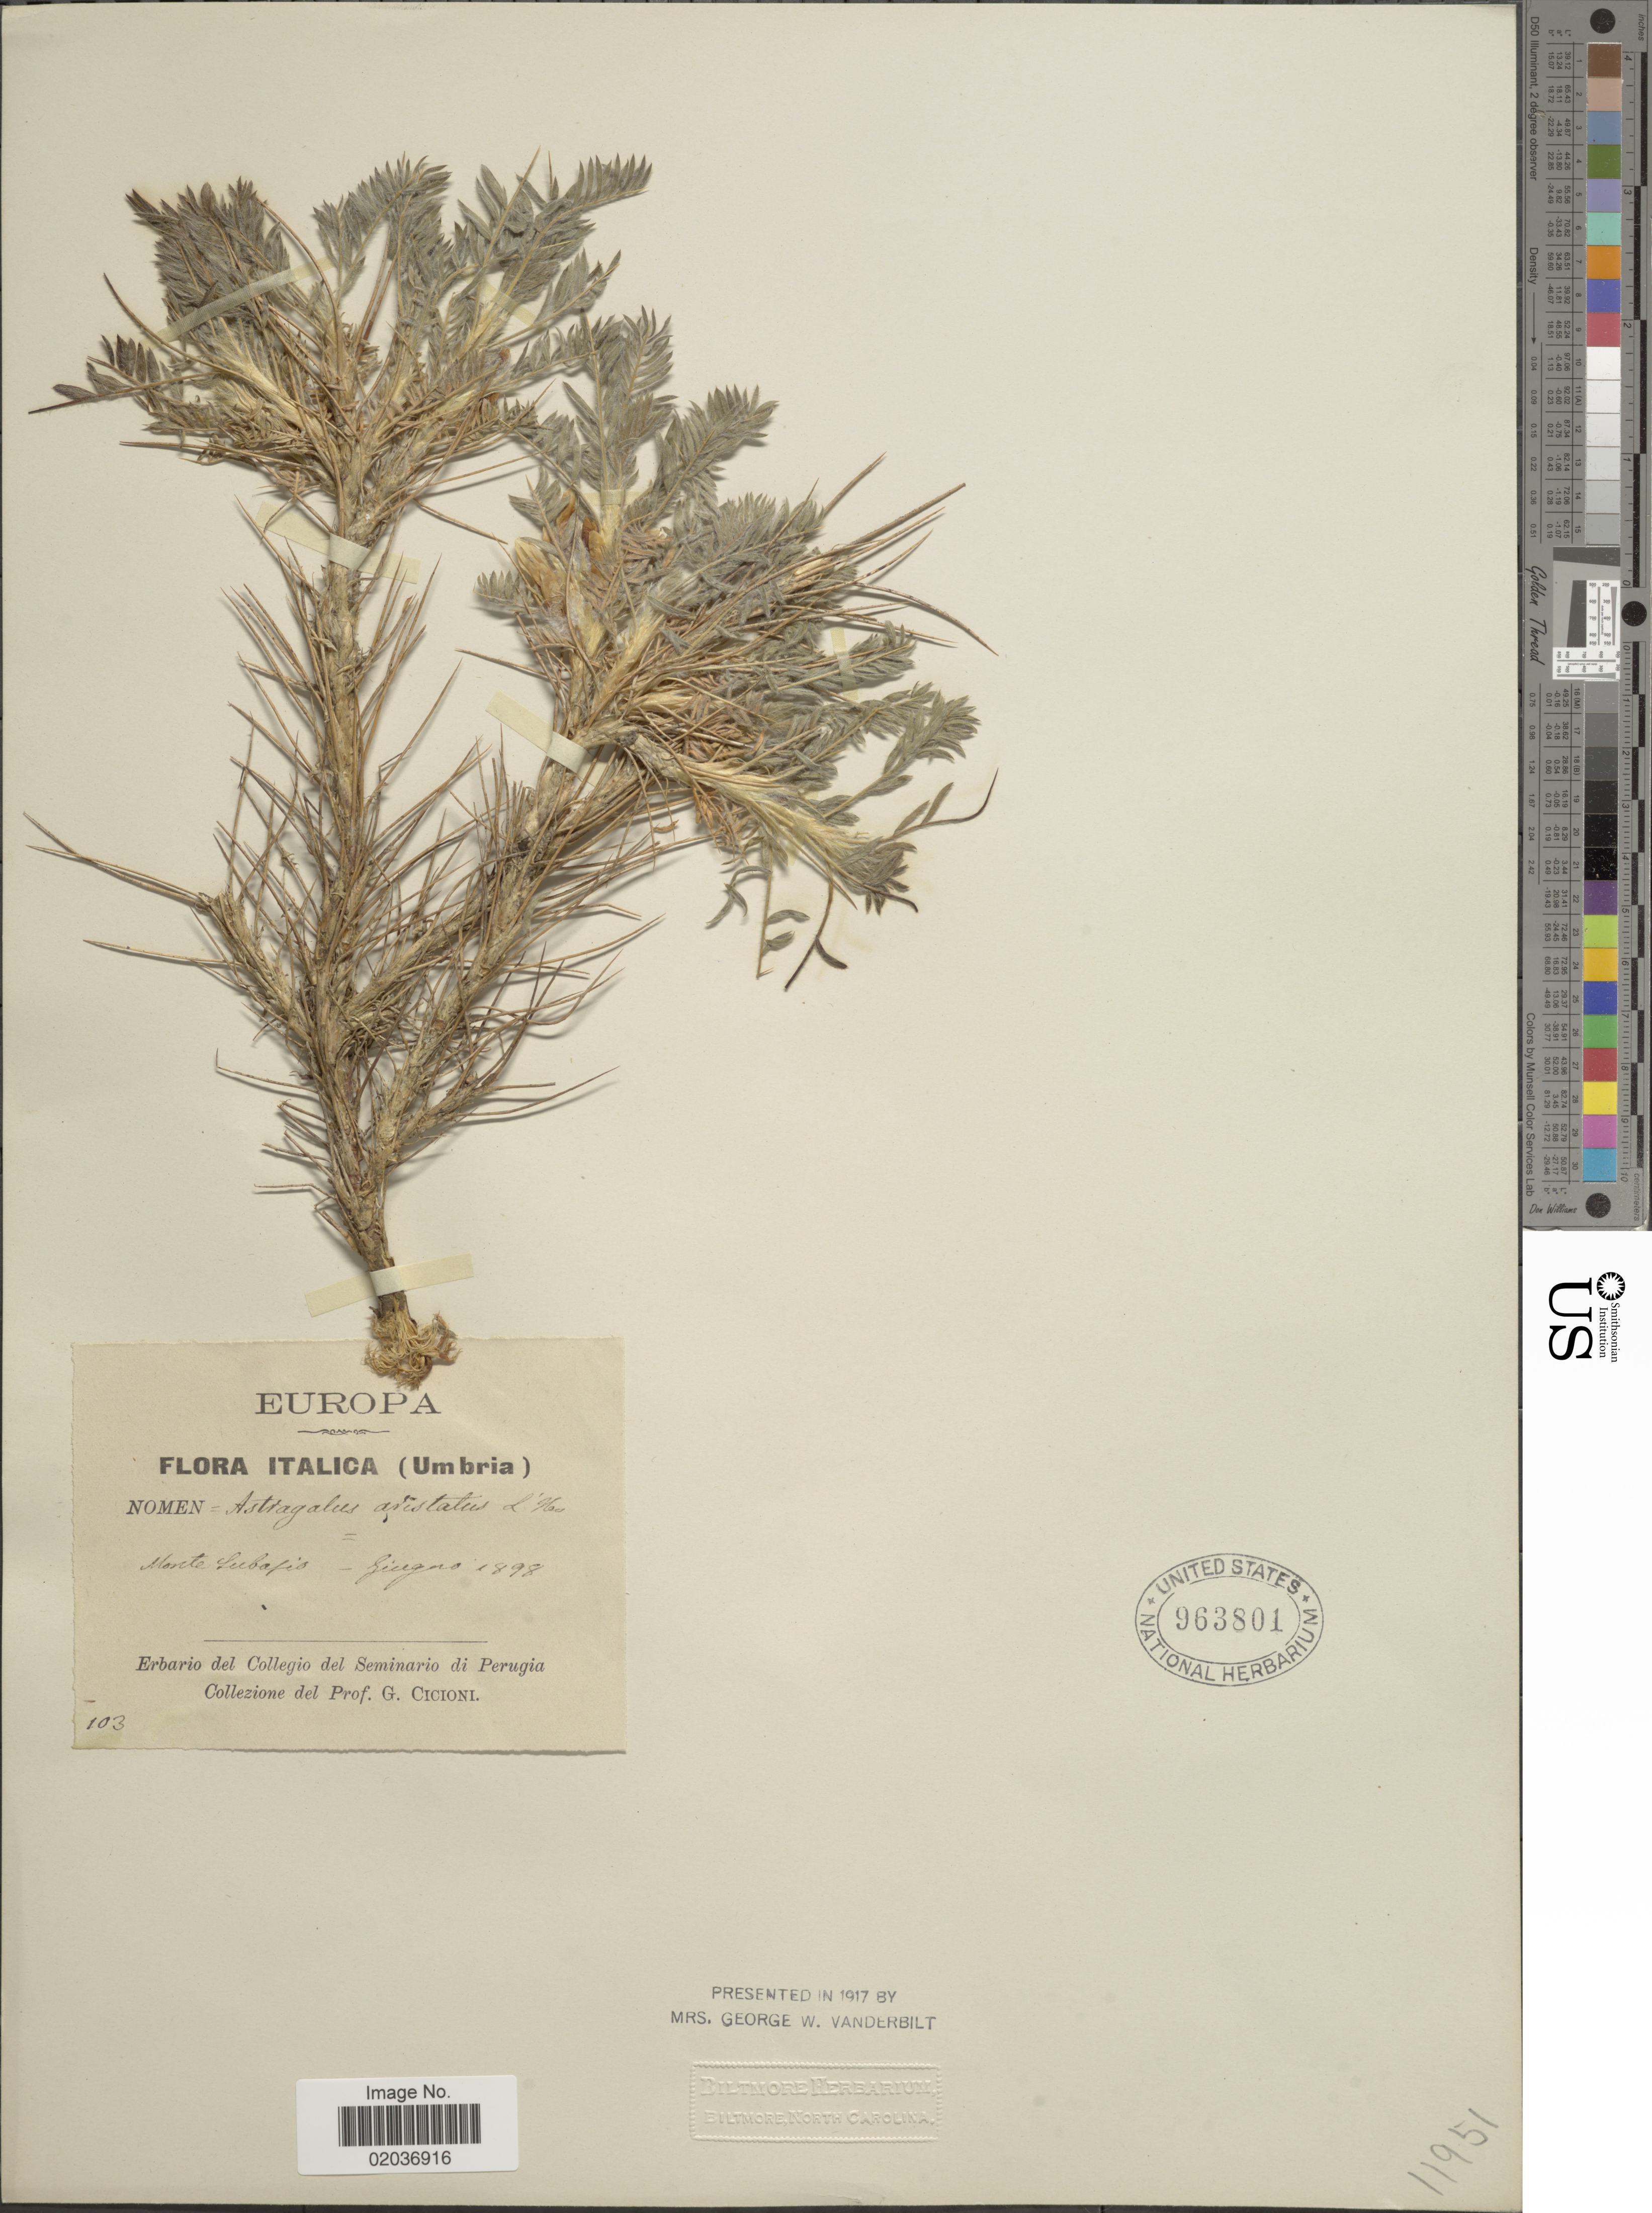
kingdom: Plantae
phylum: Tracheophyta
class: Magnoliopsida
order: Fabales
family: Fabaceae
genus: Astragalus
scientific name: Astragalus aristatus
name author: L'Hér.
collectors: G. Cicioni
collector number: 103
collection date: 1898-06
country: Italy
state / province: Umbria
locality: Monte Lubafis [interpreted]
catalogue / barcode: US 963801